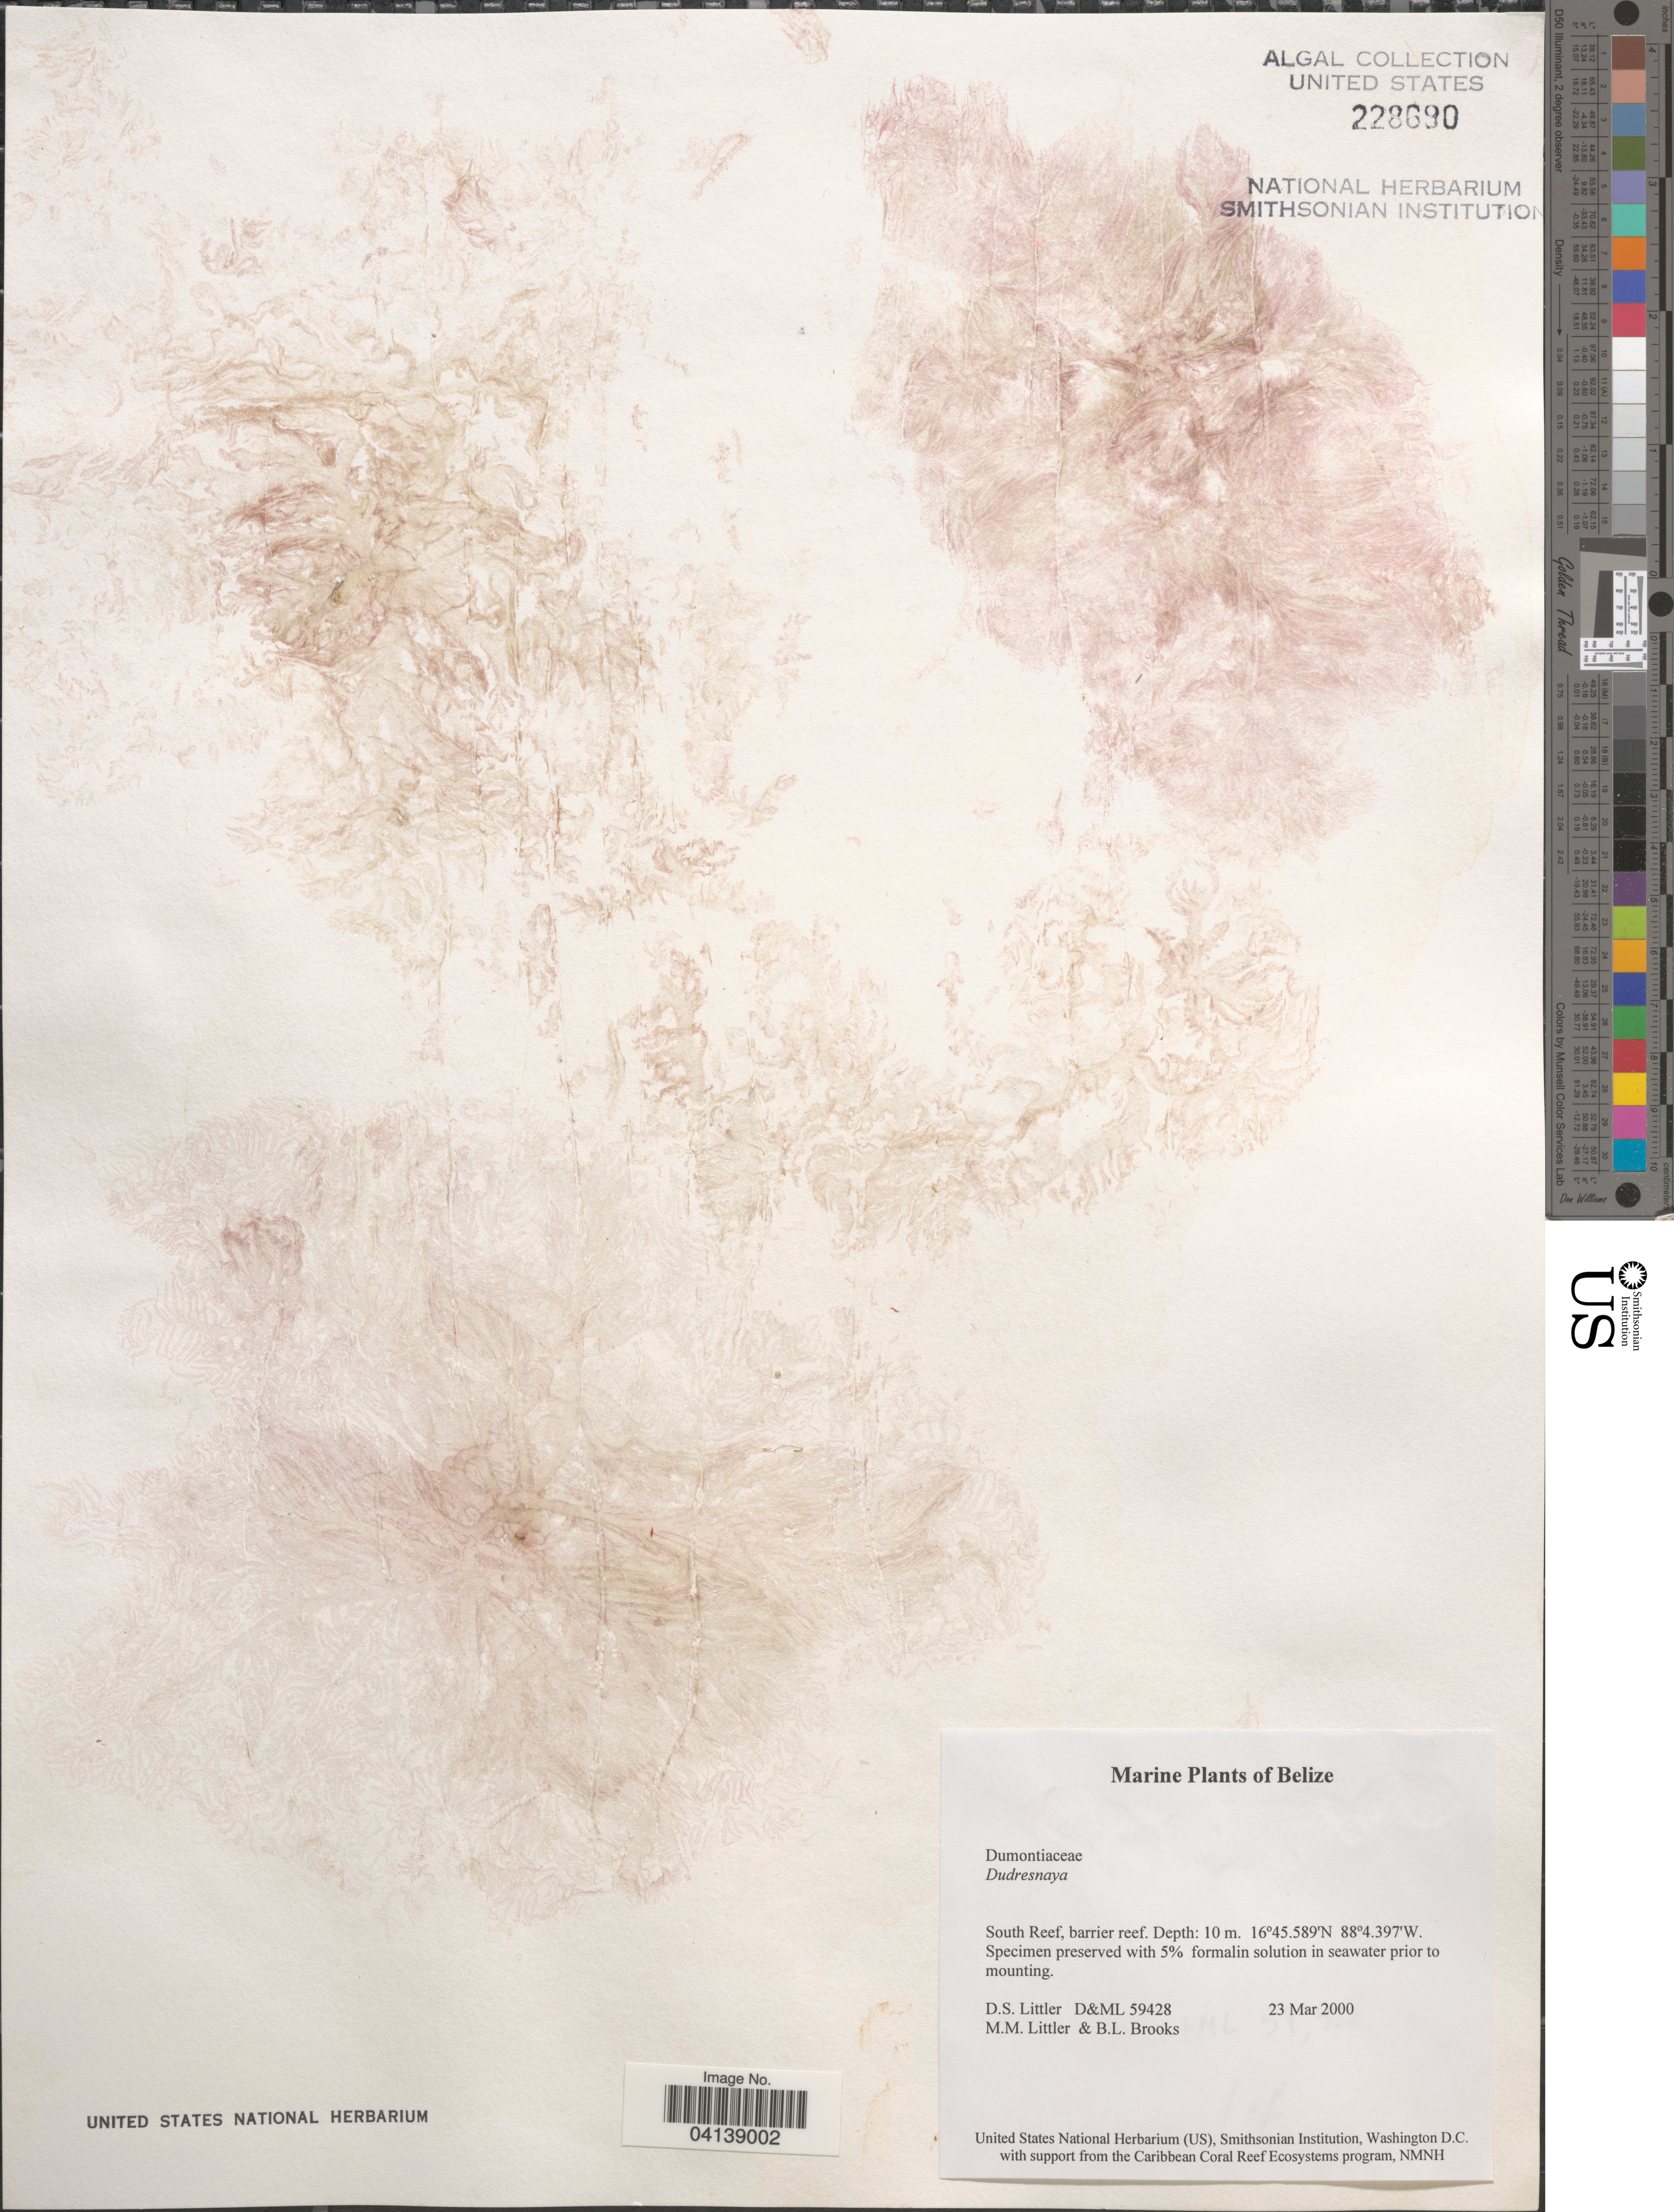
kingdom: Plantae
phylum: Rhodophyta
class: Florideophyceae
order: Gigartinales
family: Dumontiaceae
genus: Dudresnaya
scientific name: Dudresnaya sp.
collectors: D. S. Littler & B. Brooks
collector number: D&ML 59428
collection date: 2000-03-23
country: Belize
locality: South Reef, barrier reef.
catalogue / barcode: US 228690